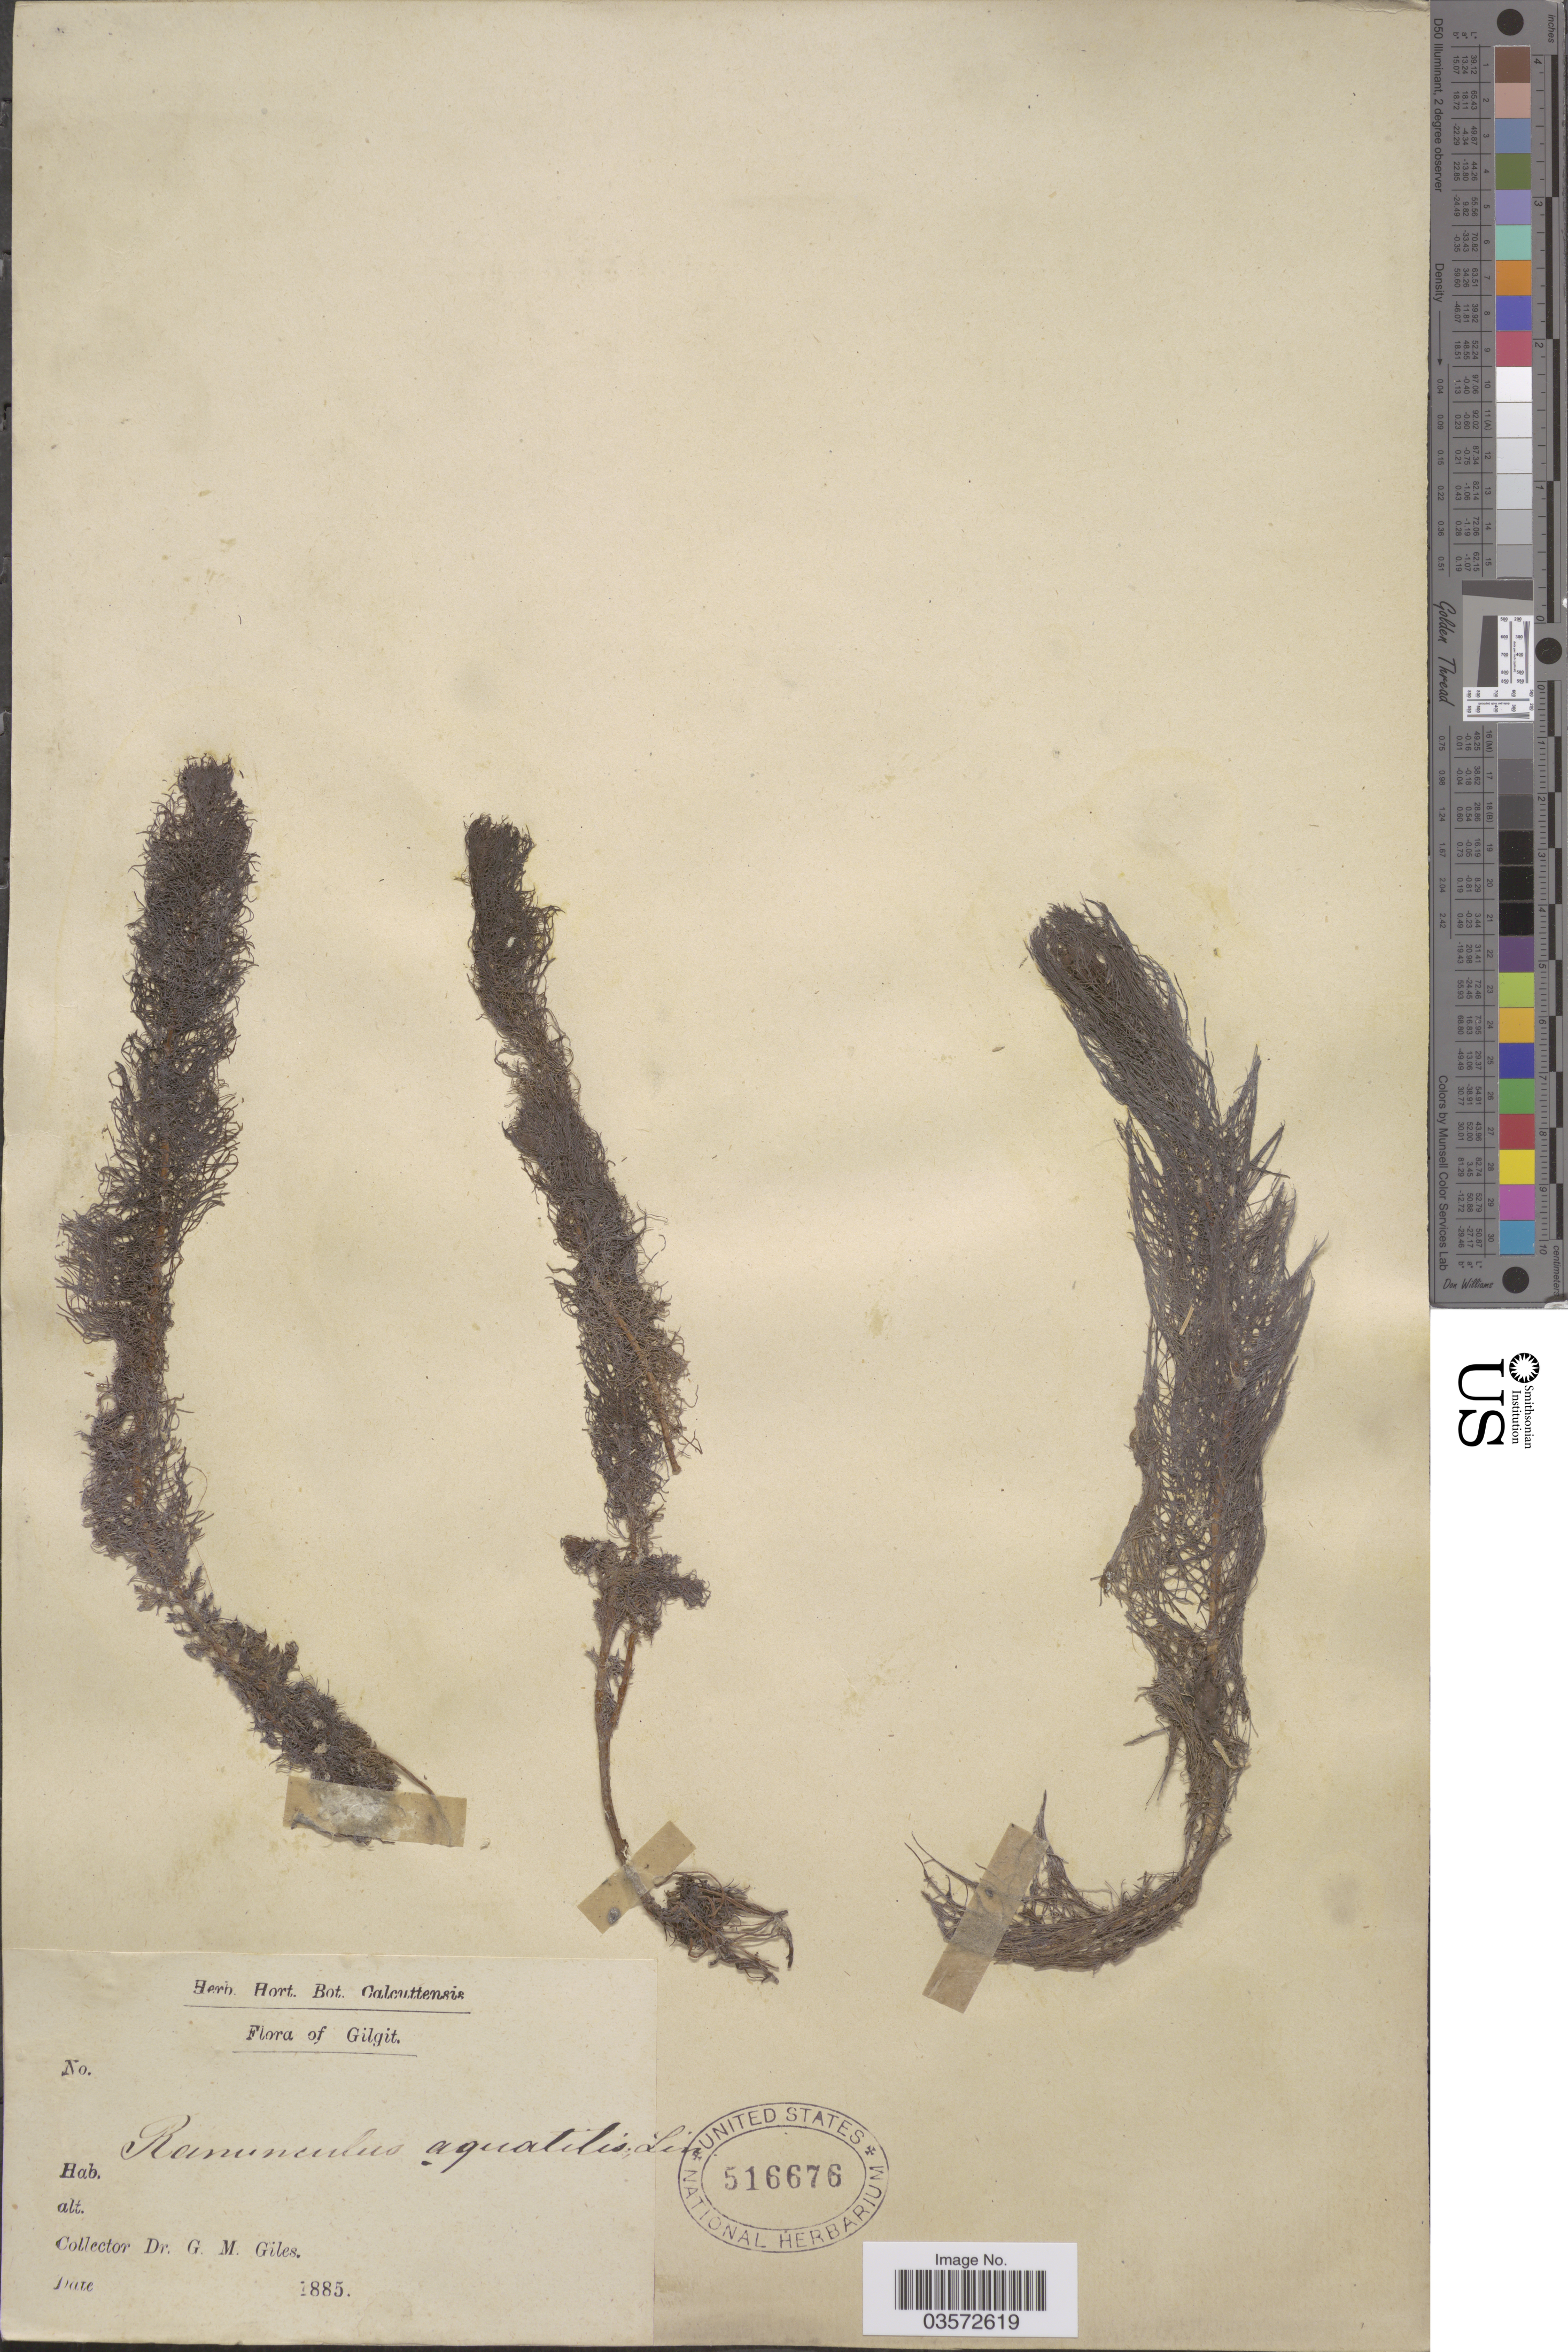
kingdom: Plantae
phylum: Tracheophyta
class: Magnoliopsida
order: Ranunculales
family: Ranunculaceae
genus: Ranunculus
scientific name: Ranunculus flaccidus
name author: Hook. f. & Thomson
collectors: G. Giles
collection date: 1885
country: Pakistan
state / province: Gilgit-Baltistan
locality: Gilgit.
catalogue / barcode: US 516676